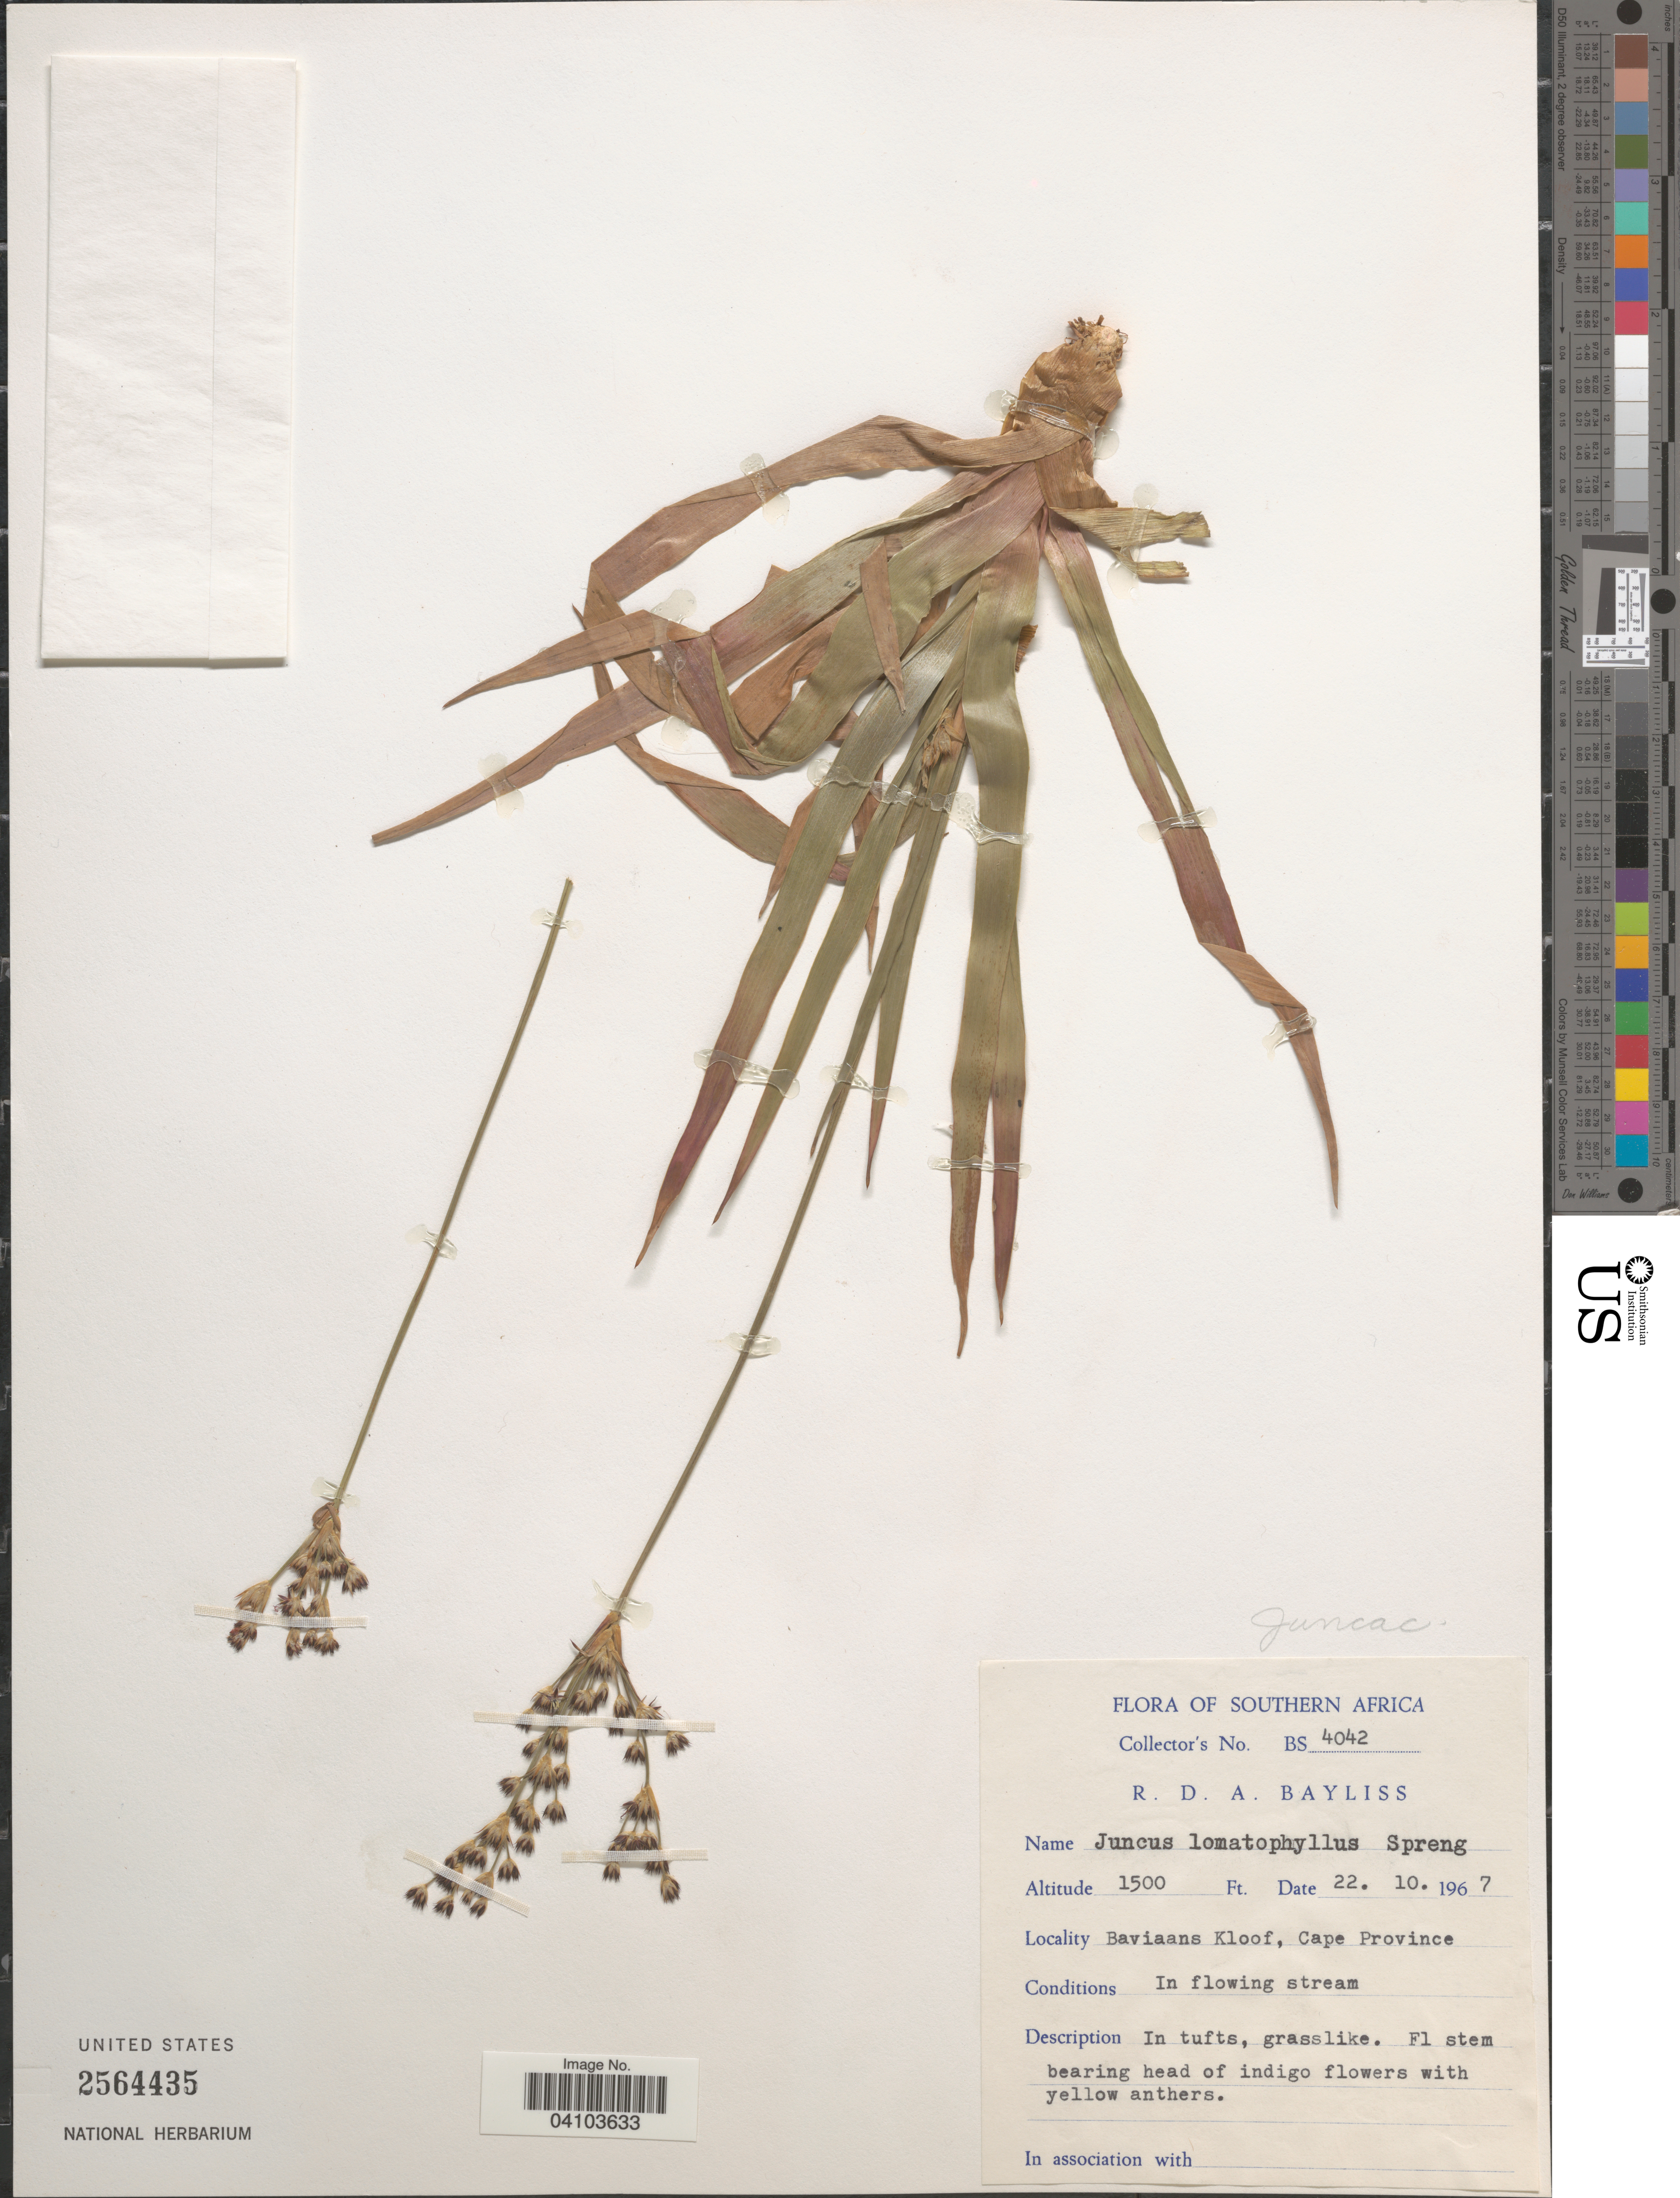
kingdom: Plantae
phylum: Tracheophyta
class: Liliopsida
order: Poales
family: Juncaceae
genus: Juncus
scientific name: Juncus lomatophyllus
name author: Spreng.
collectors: R. Bayliss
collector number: BS 4042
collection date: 1967-10-22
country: South Africa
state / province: Eastern Cape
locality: Baviaans Kloof.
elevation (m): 457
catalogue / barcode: US 2564435